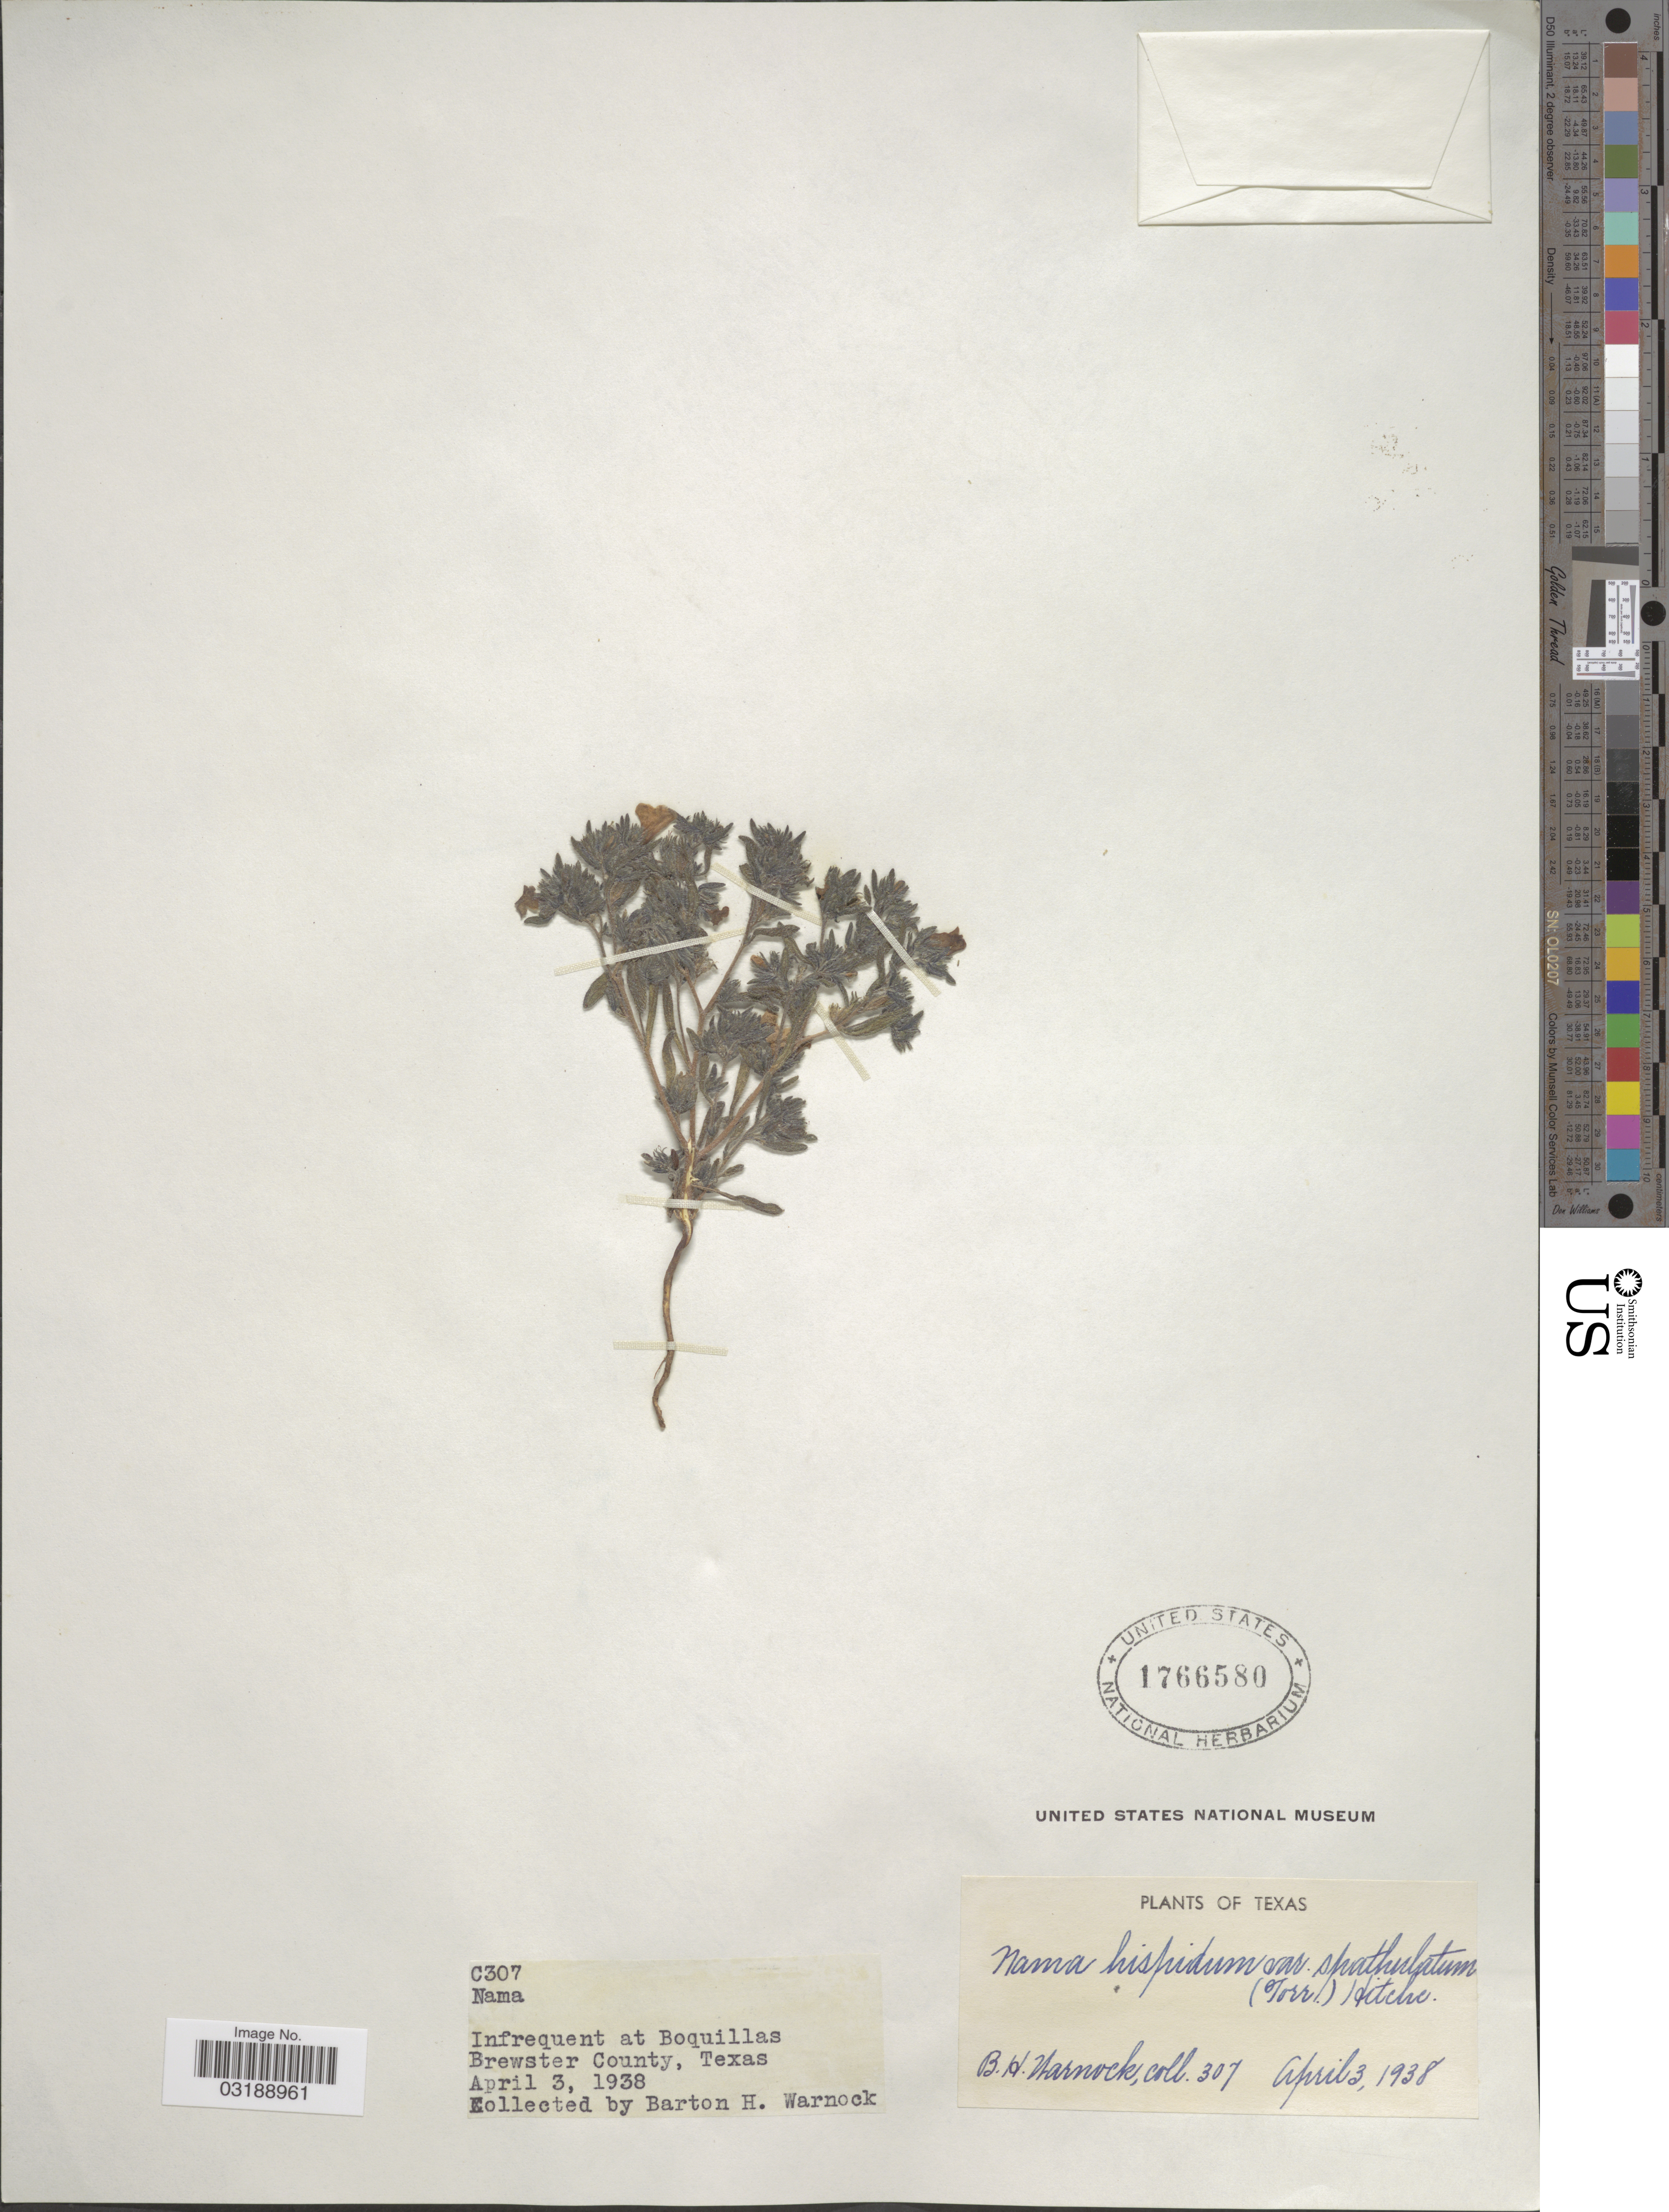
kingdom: Plantae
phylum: Tracheophyta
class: Magnoliopsida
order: Boraginales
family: Namaceae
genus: Nama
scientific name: Nama hispida var. spathulatum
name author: (Torr.) C.L. Hitchc.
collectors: B. H. Warnock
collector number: C307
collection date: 1938-04-03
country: United States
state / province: Texas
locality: Infrequent at Boquillas, Brewster County.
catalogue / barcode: US 1766580